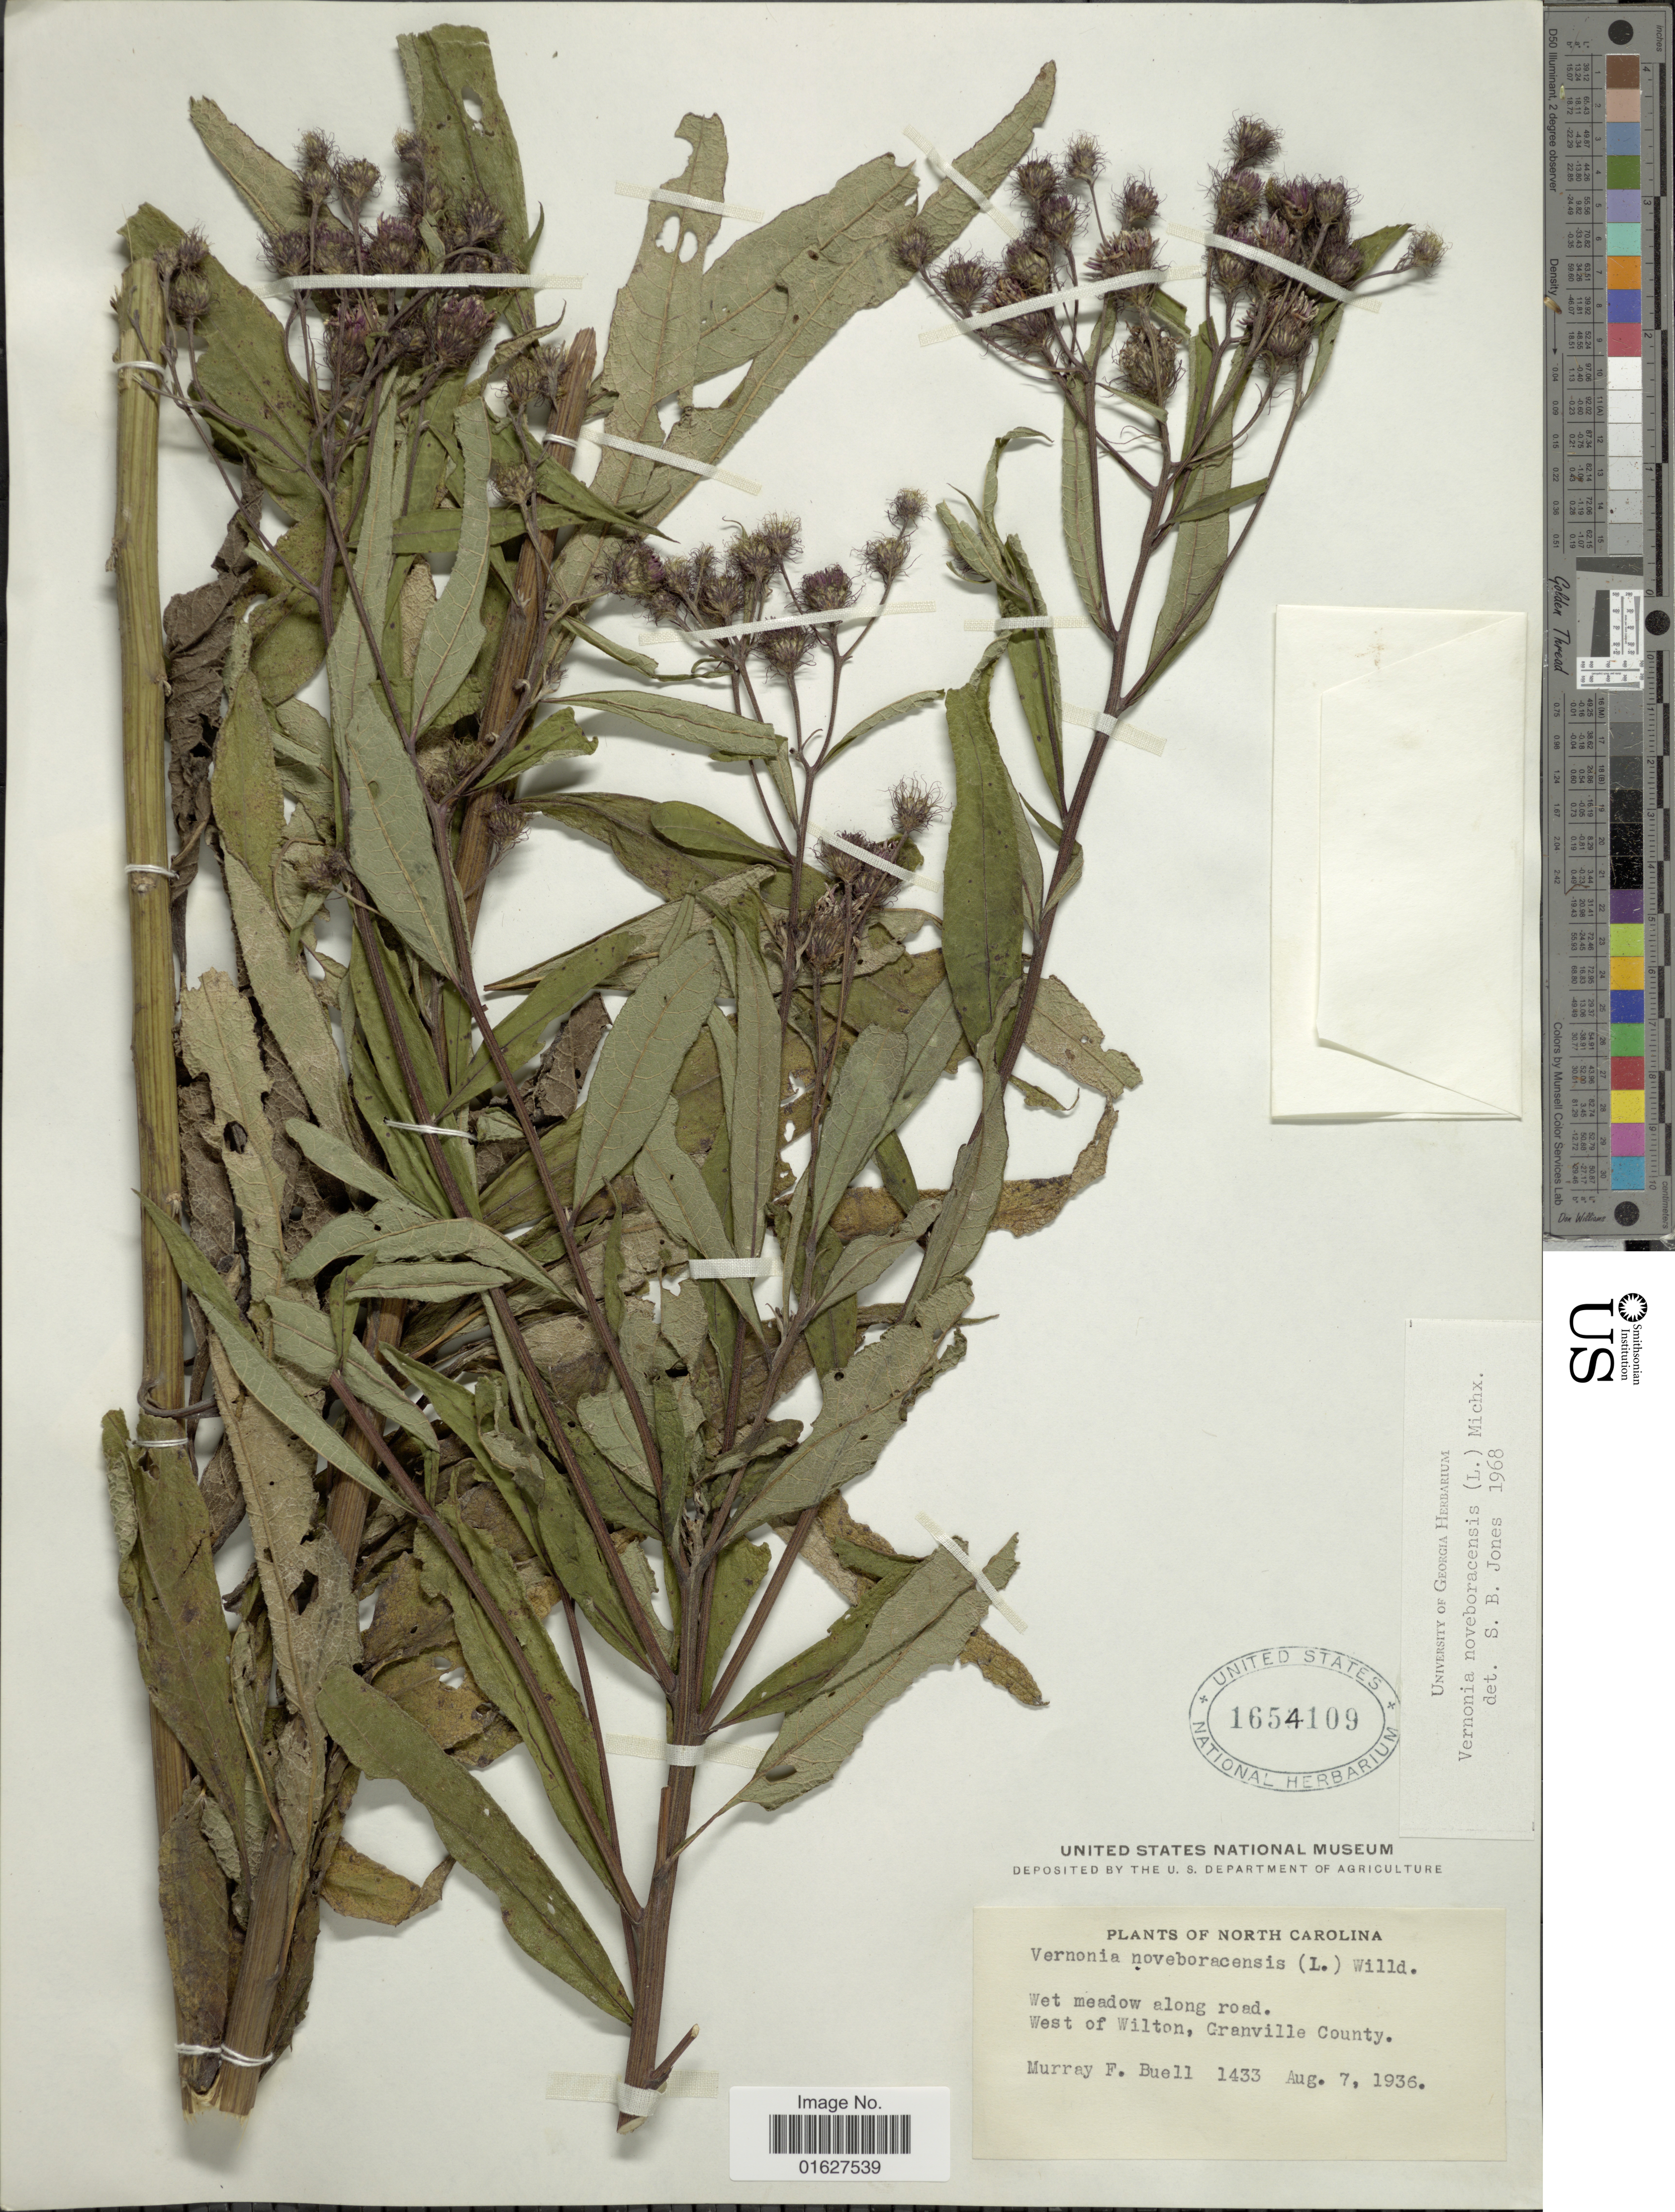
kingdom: Plantae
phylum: Tracheophyta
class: Magnoliopsida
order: Asterales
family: Asteraceae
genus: Vernonia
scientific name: Vernonia noveboracensis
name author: (L.) Michx.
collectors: M. Buell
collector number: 1433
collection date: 1936-08-07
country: United States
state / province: North Carolina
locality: North Carolina. Wet meadow along road. West of Wilton, Granville County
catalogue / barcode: US 1654109